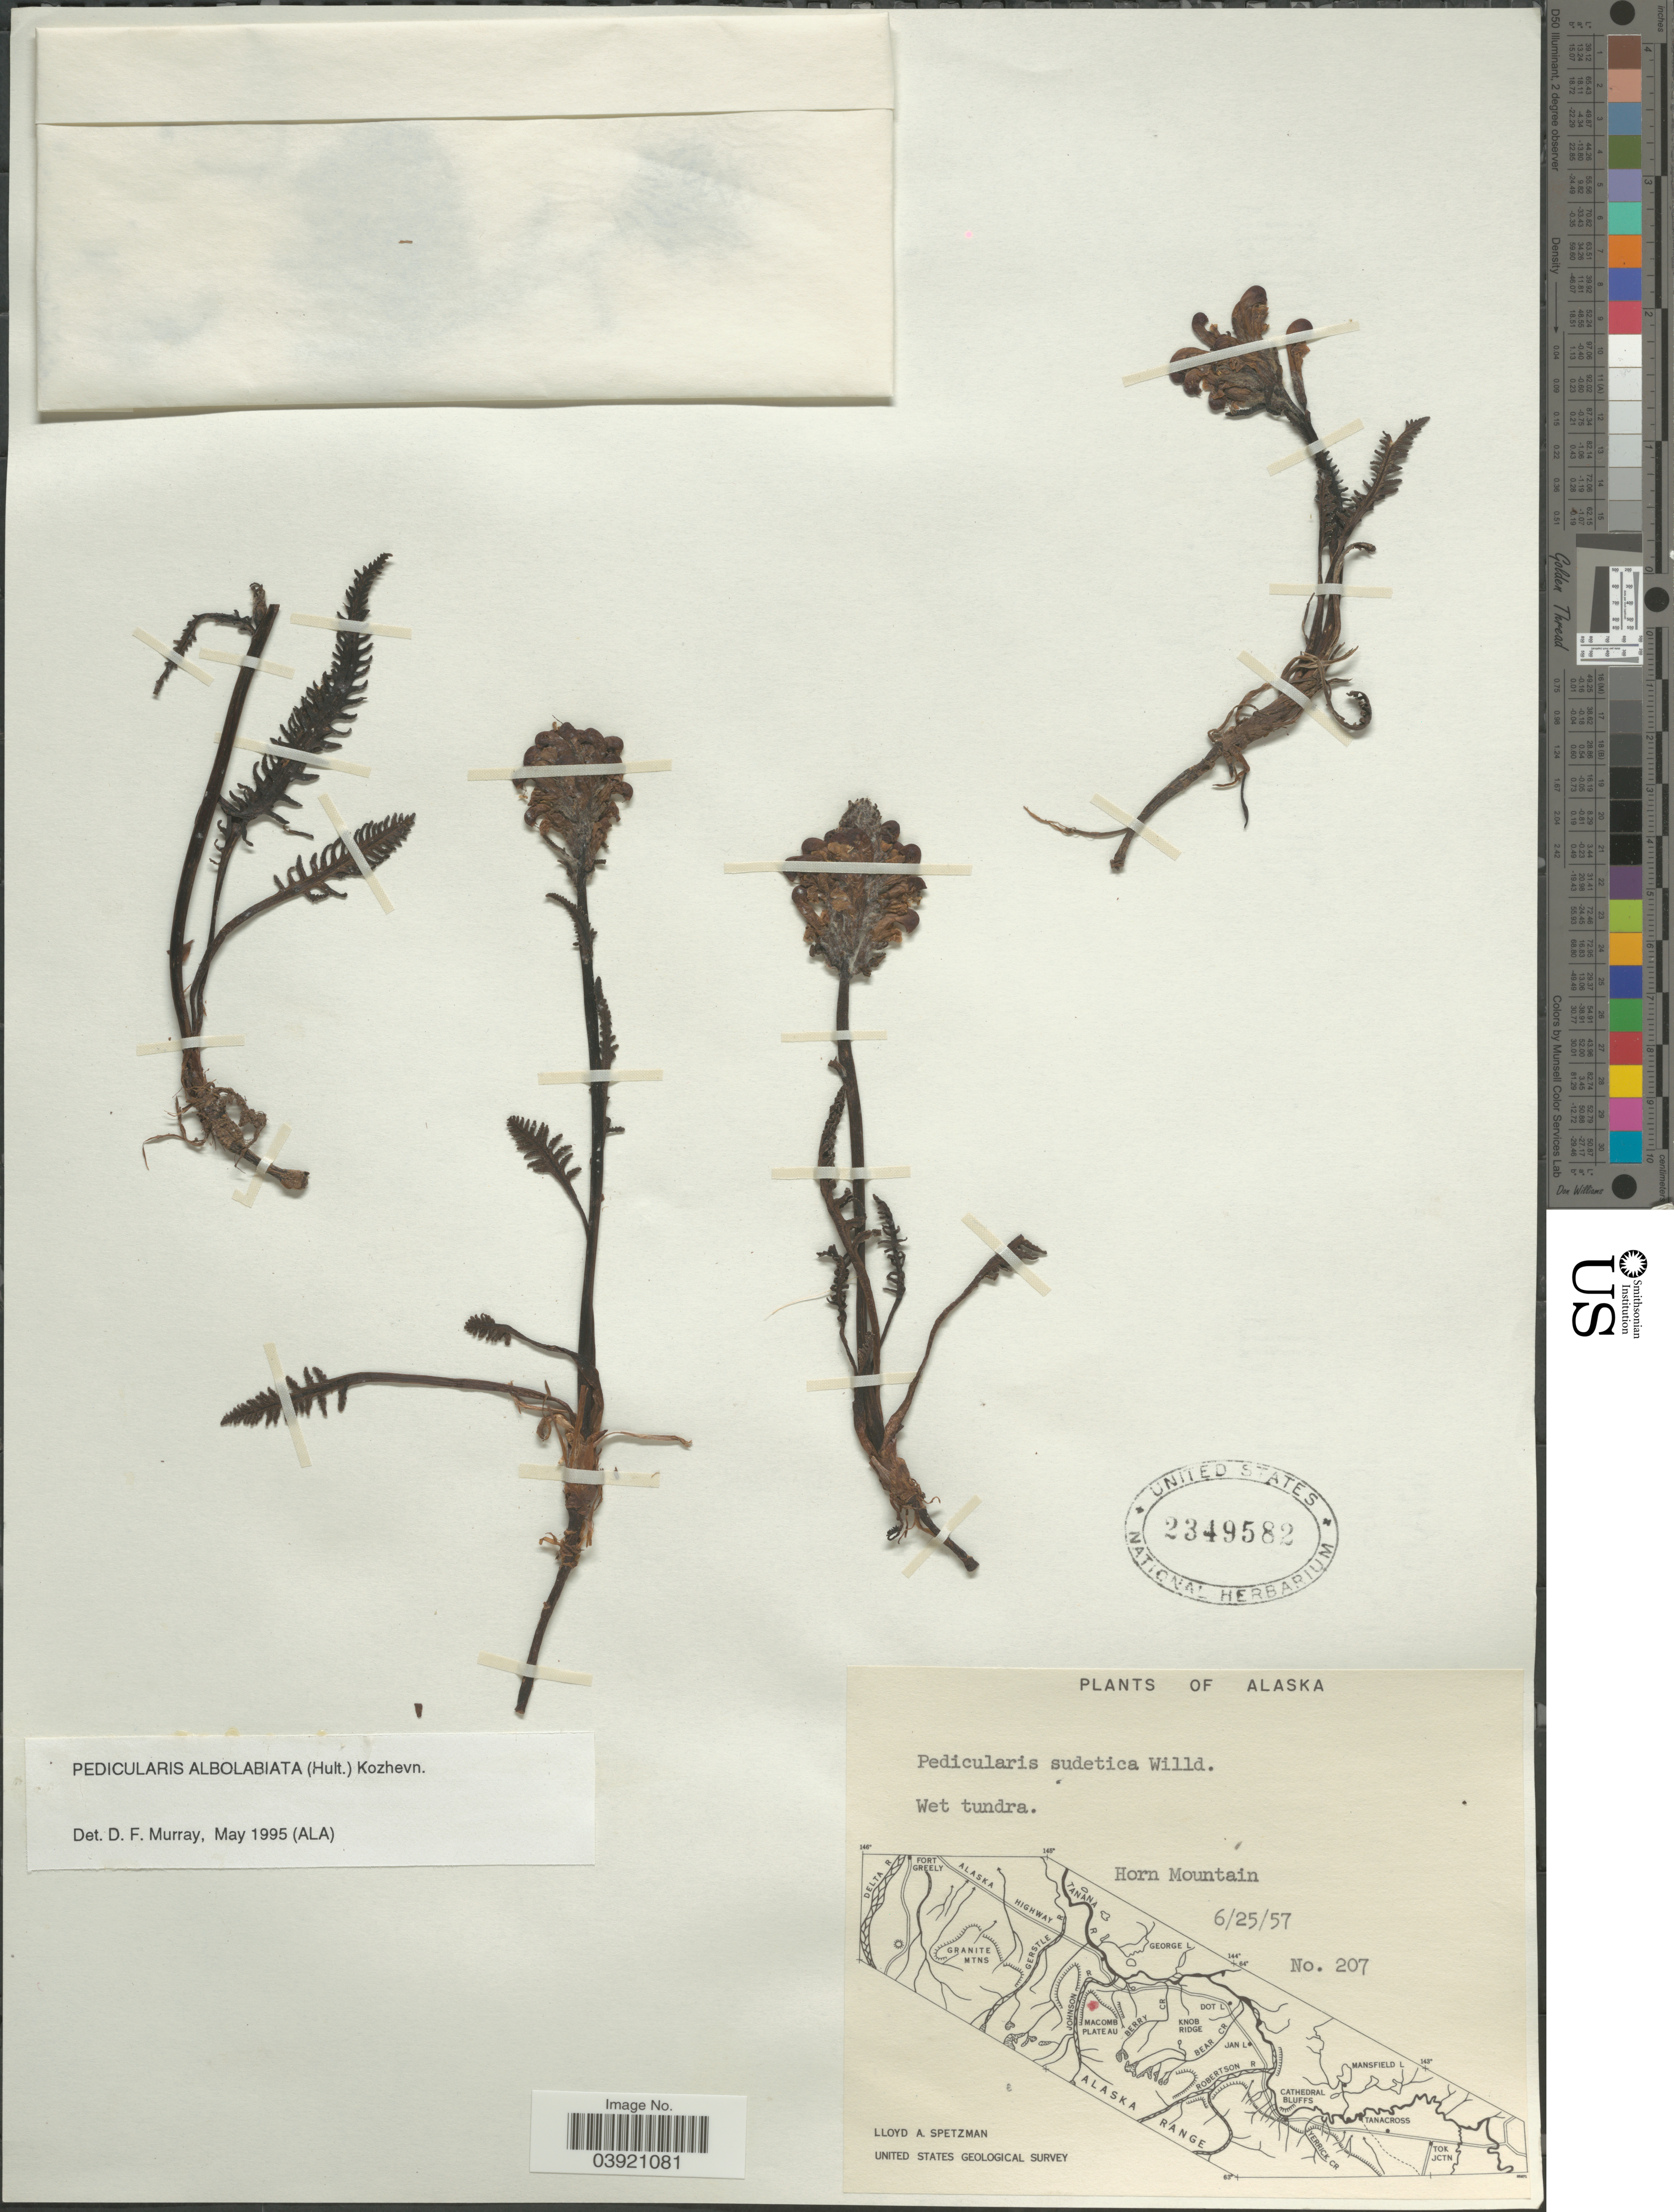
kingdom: Plantae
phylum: Tracheophyta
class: Magnoliopsida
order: Lamiales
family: Orobanchaceae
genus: Pedicularis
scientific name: Pedicularis albolabiata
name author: (Hultén) Kozhevn.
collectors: L. Spetzman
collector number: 207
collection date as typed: Transcribed d/m/y: 25/7/57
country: United States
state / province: Alaska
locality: Horn Mountain.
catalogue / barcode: US 2349582